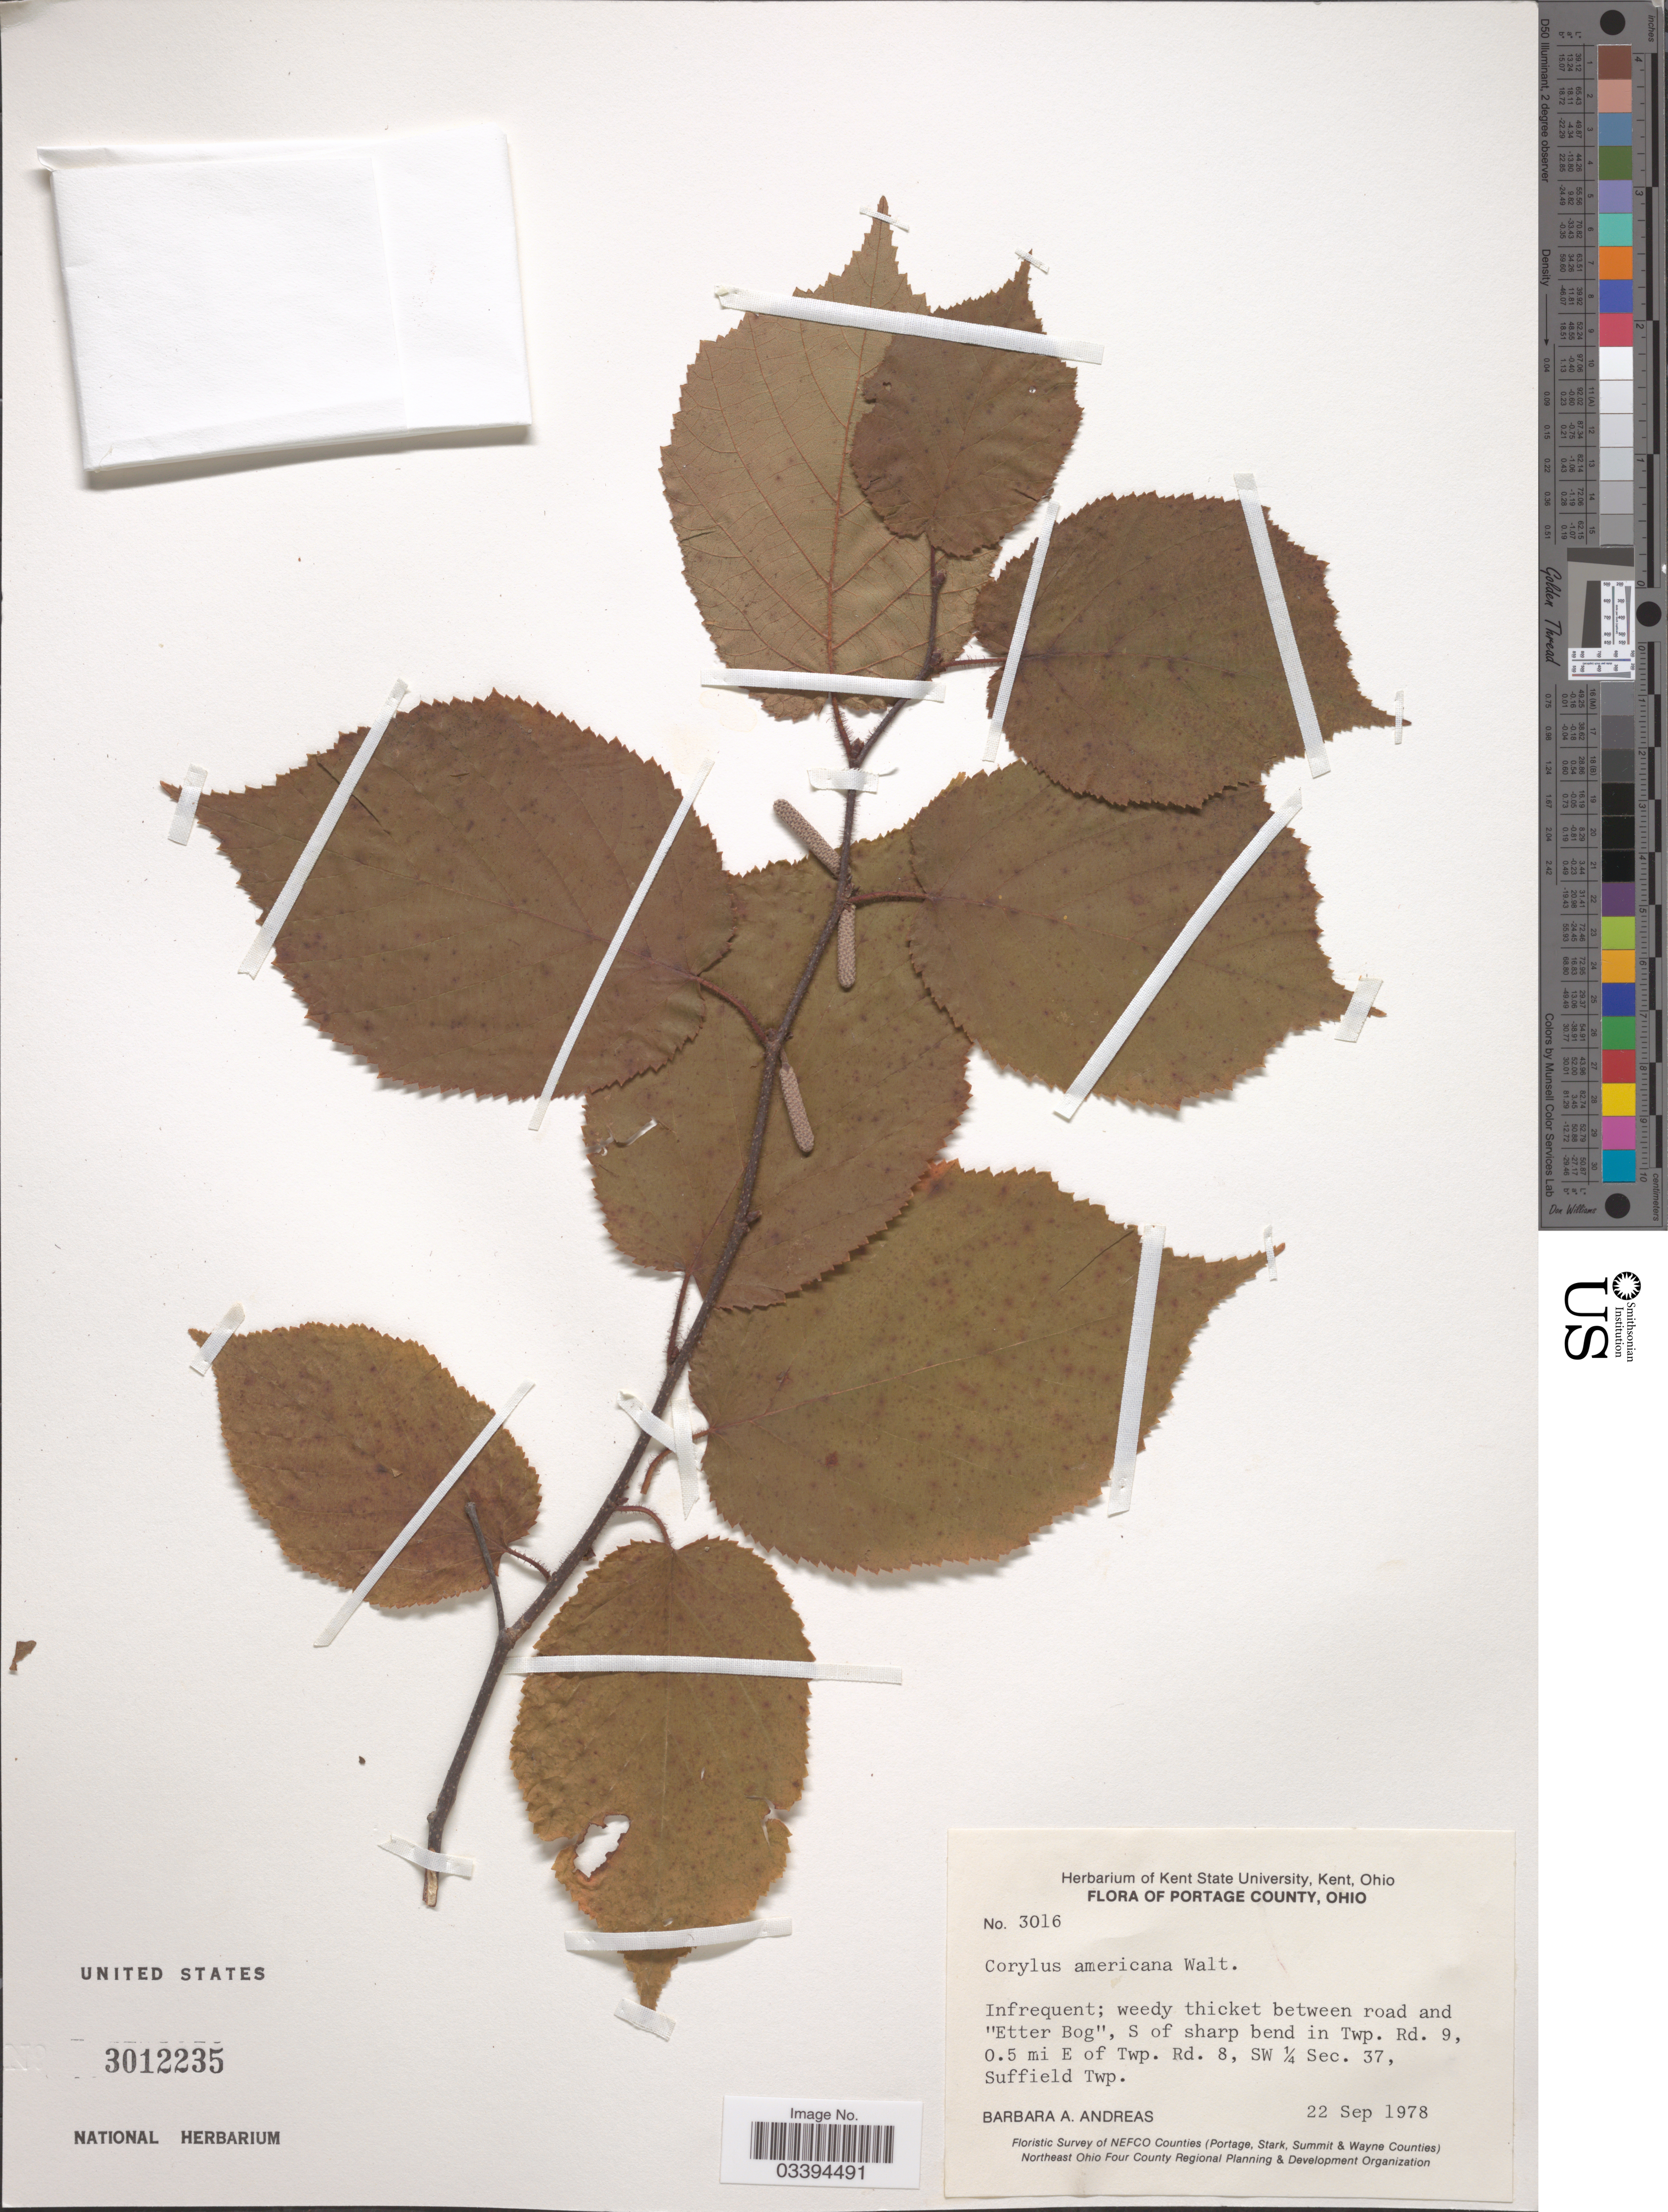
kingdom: Plantae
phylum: Tracheophyta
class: Magnoliopsida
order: Fagales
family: Betulaceae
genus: Corylus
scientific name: Corylus americana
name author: Walter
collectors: B. A. Andreas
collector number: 3016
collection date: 1978-09-22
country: United States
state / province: Ohio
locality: Portage County. Infrequent; weedy thichet between road and 'Etter Bog', S of sharp bend in Twp. Rd. 9, 0.5 mi E of Twp. Rd. 8, SW ¼ Sec. 37, Suffield Twp.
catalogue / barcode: US 3012235